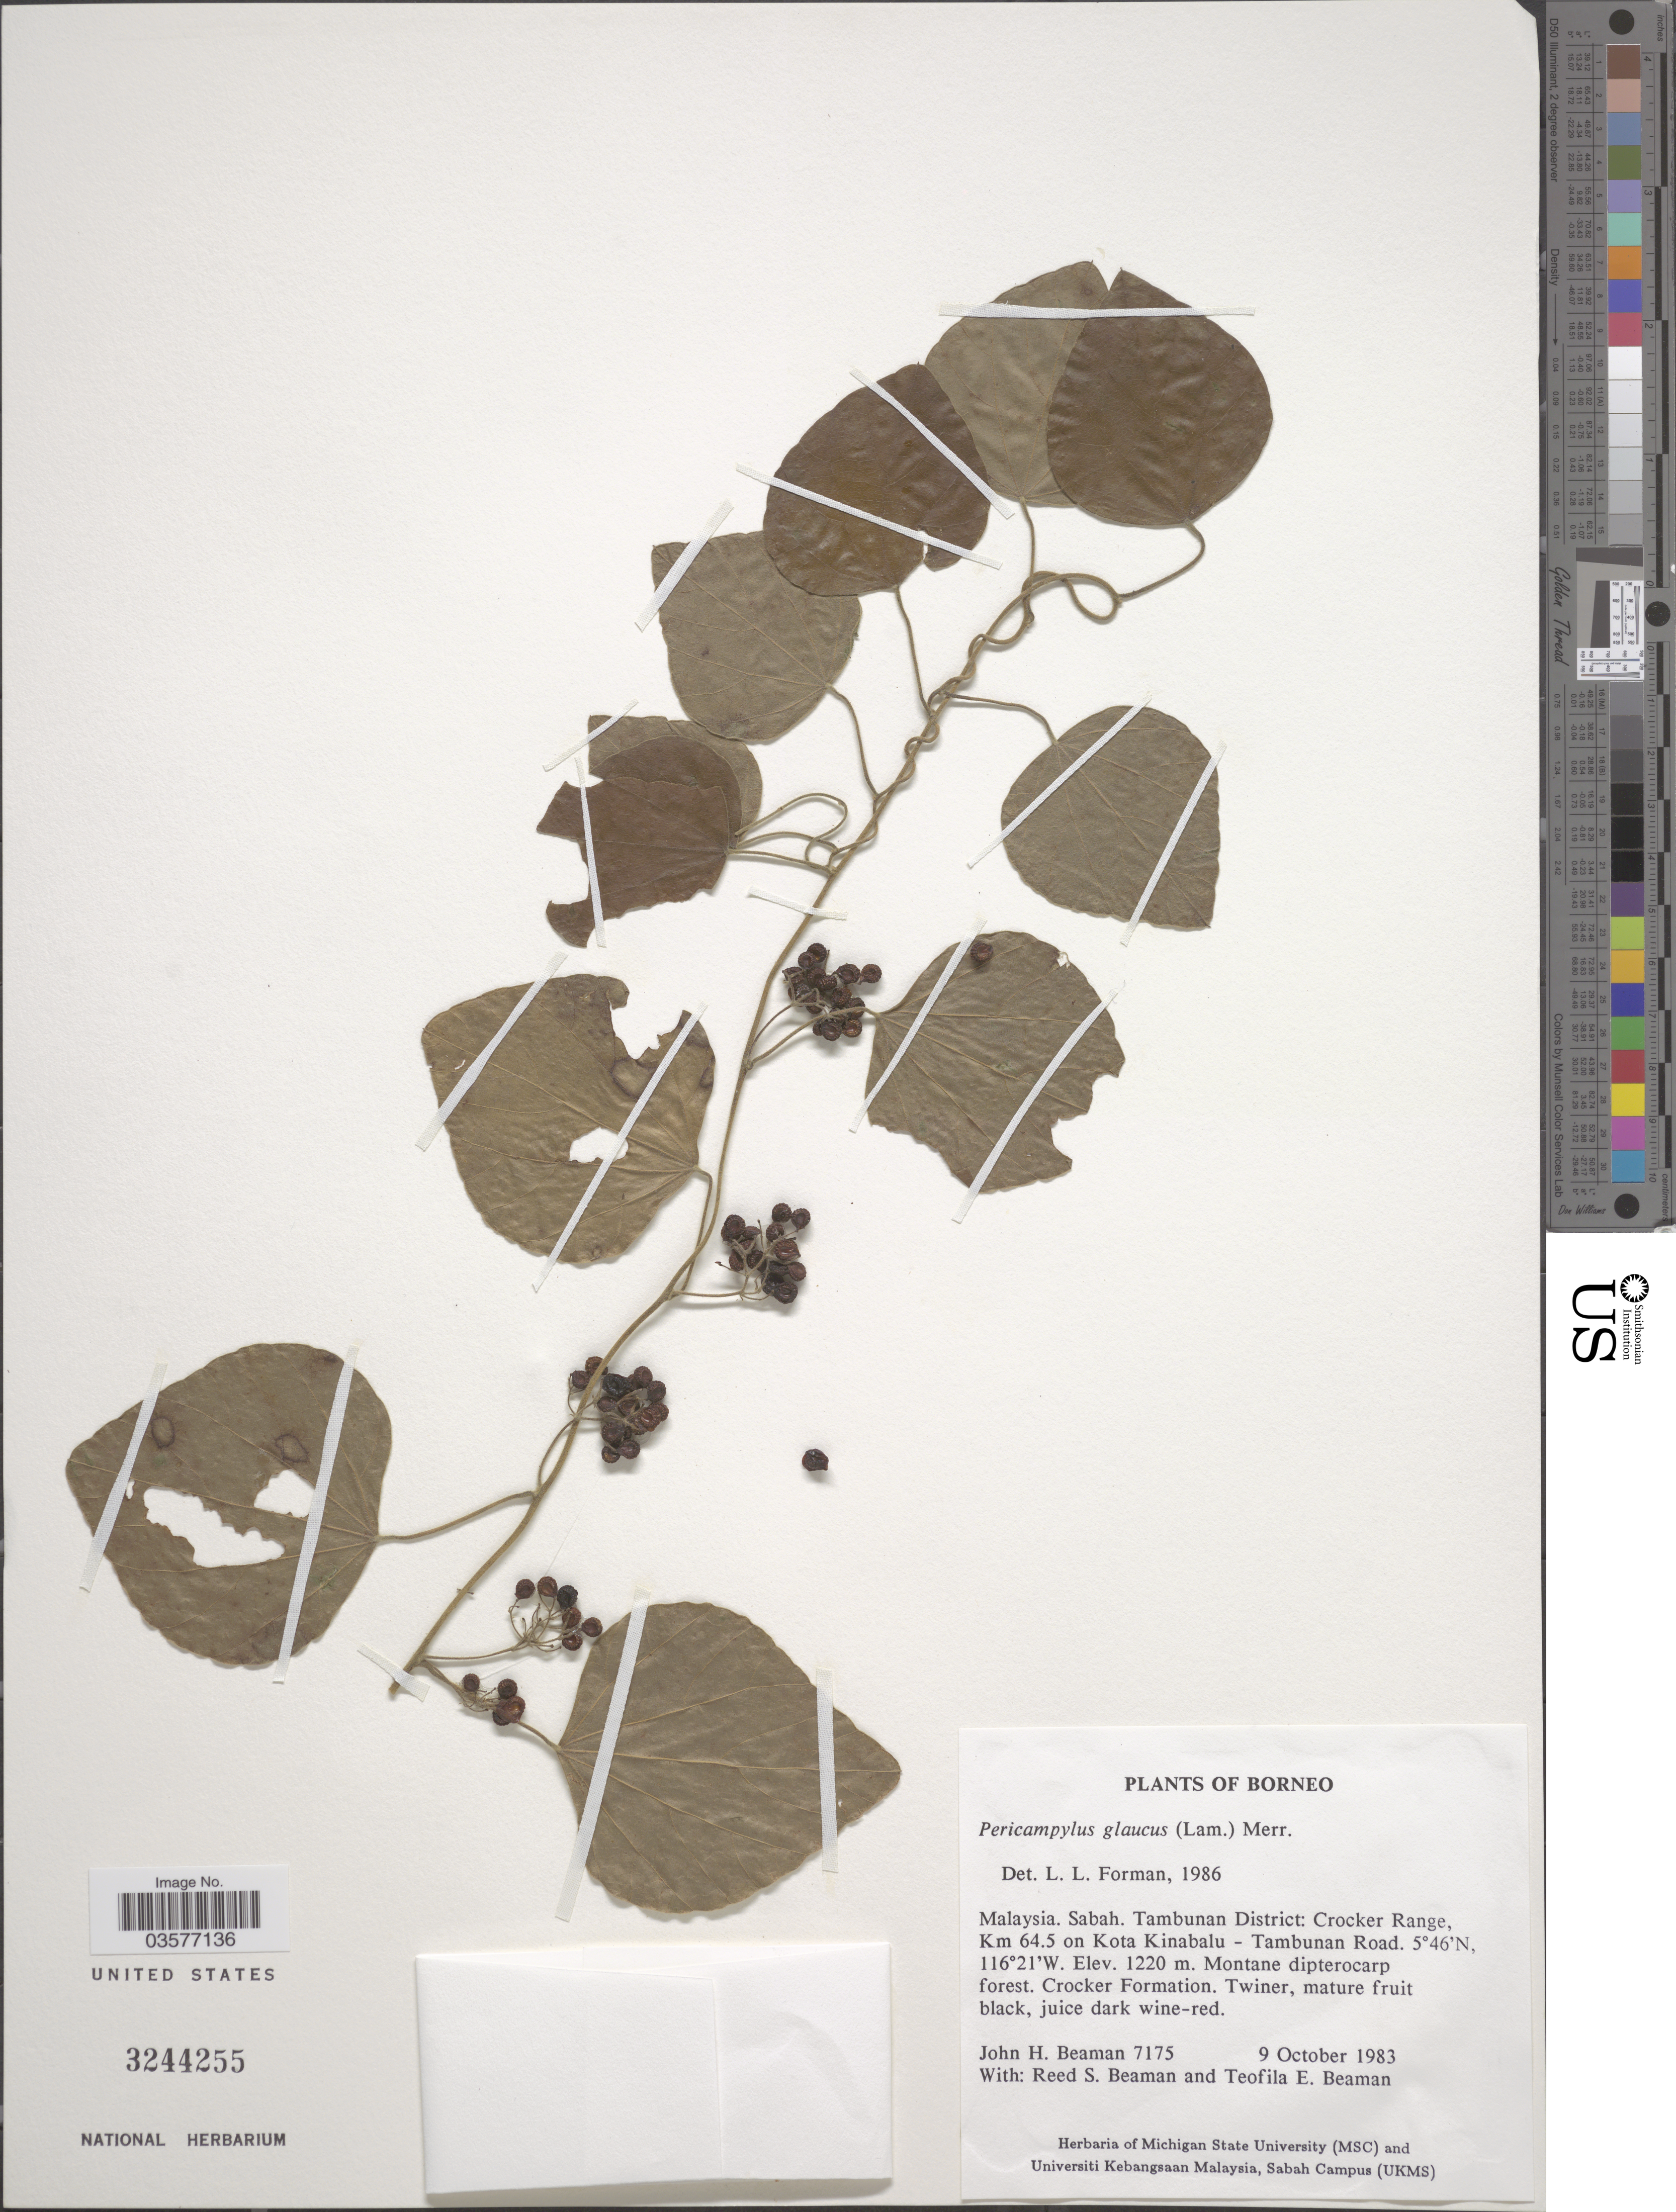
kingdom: Plantae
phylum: Tracheophyta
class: Magnoliopsida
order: Ranunculales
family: Menispermaceae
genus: Pericampylus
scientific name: Pericampylus glaucus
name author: (Lam.) Merr.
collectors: J. H. Beaman, R. S. Beaman & T. E. Beaman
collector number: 7175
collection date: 1938-10-09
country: Malaysia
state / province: Sabah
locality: Borneo. Tambunan District: Crocker Range, Km 64.5 on Kota Kinabalu - Tambunan Road. Montane dipterocarp forest. Crocker Formation.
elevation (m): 1220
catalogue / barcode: US 3244255